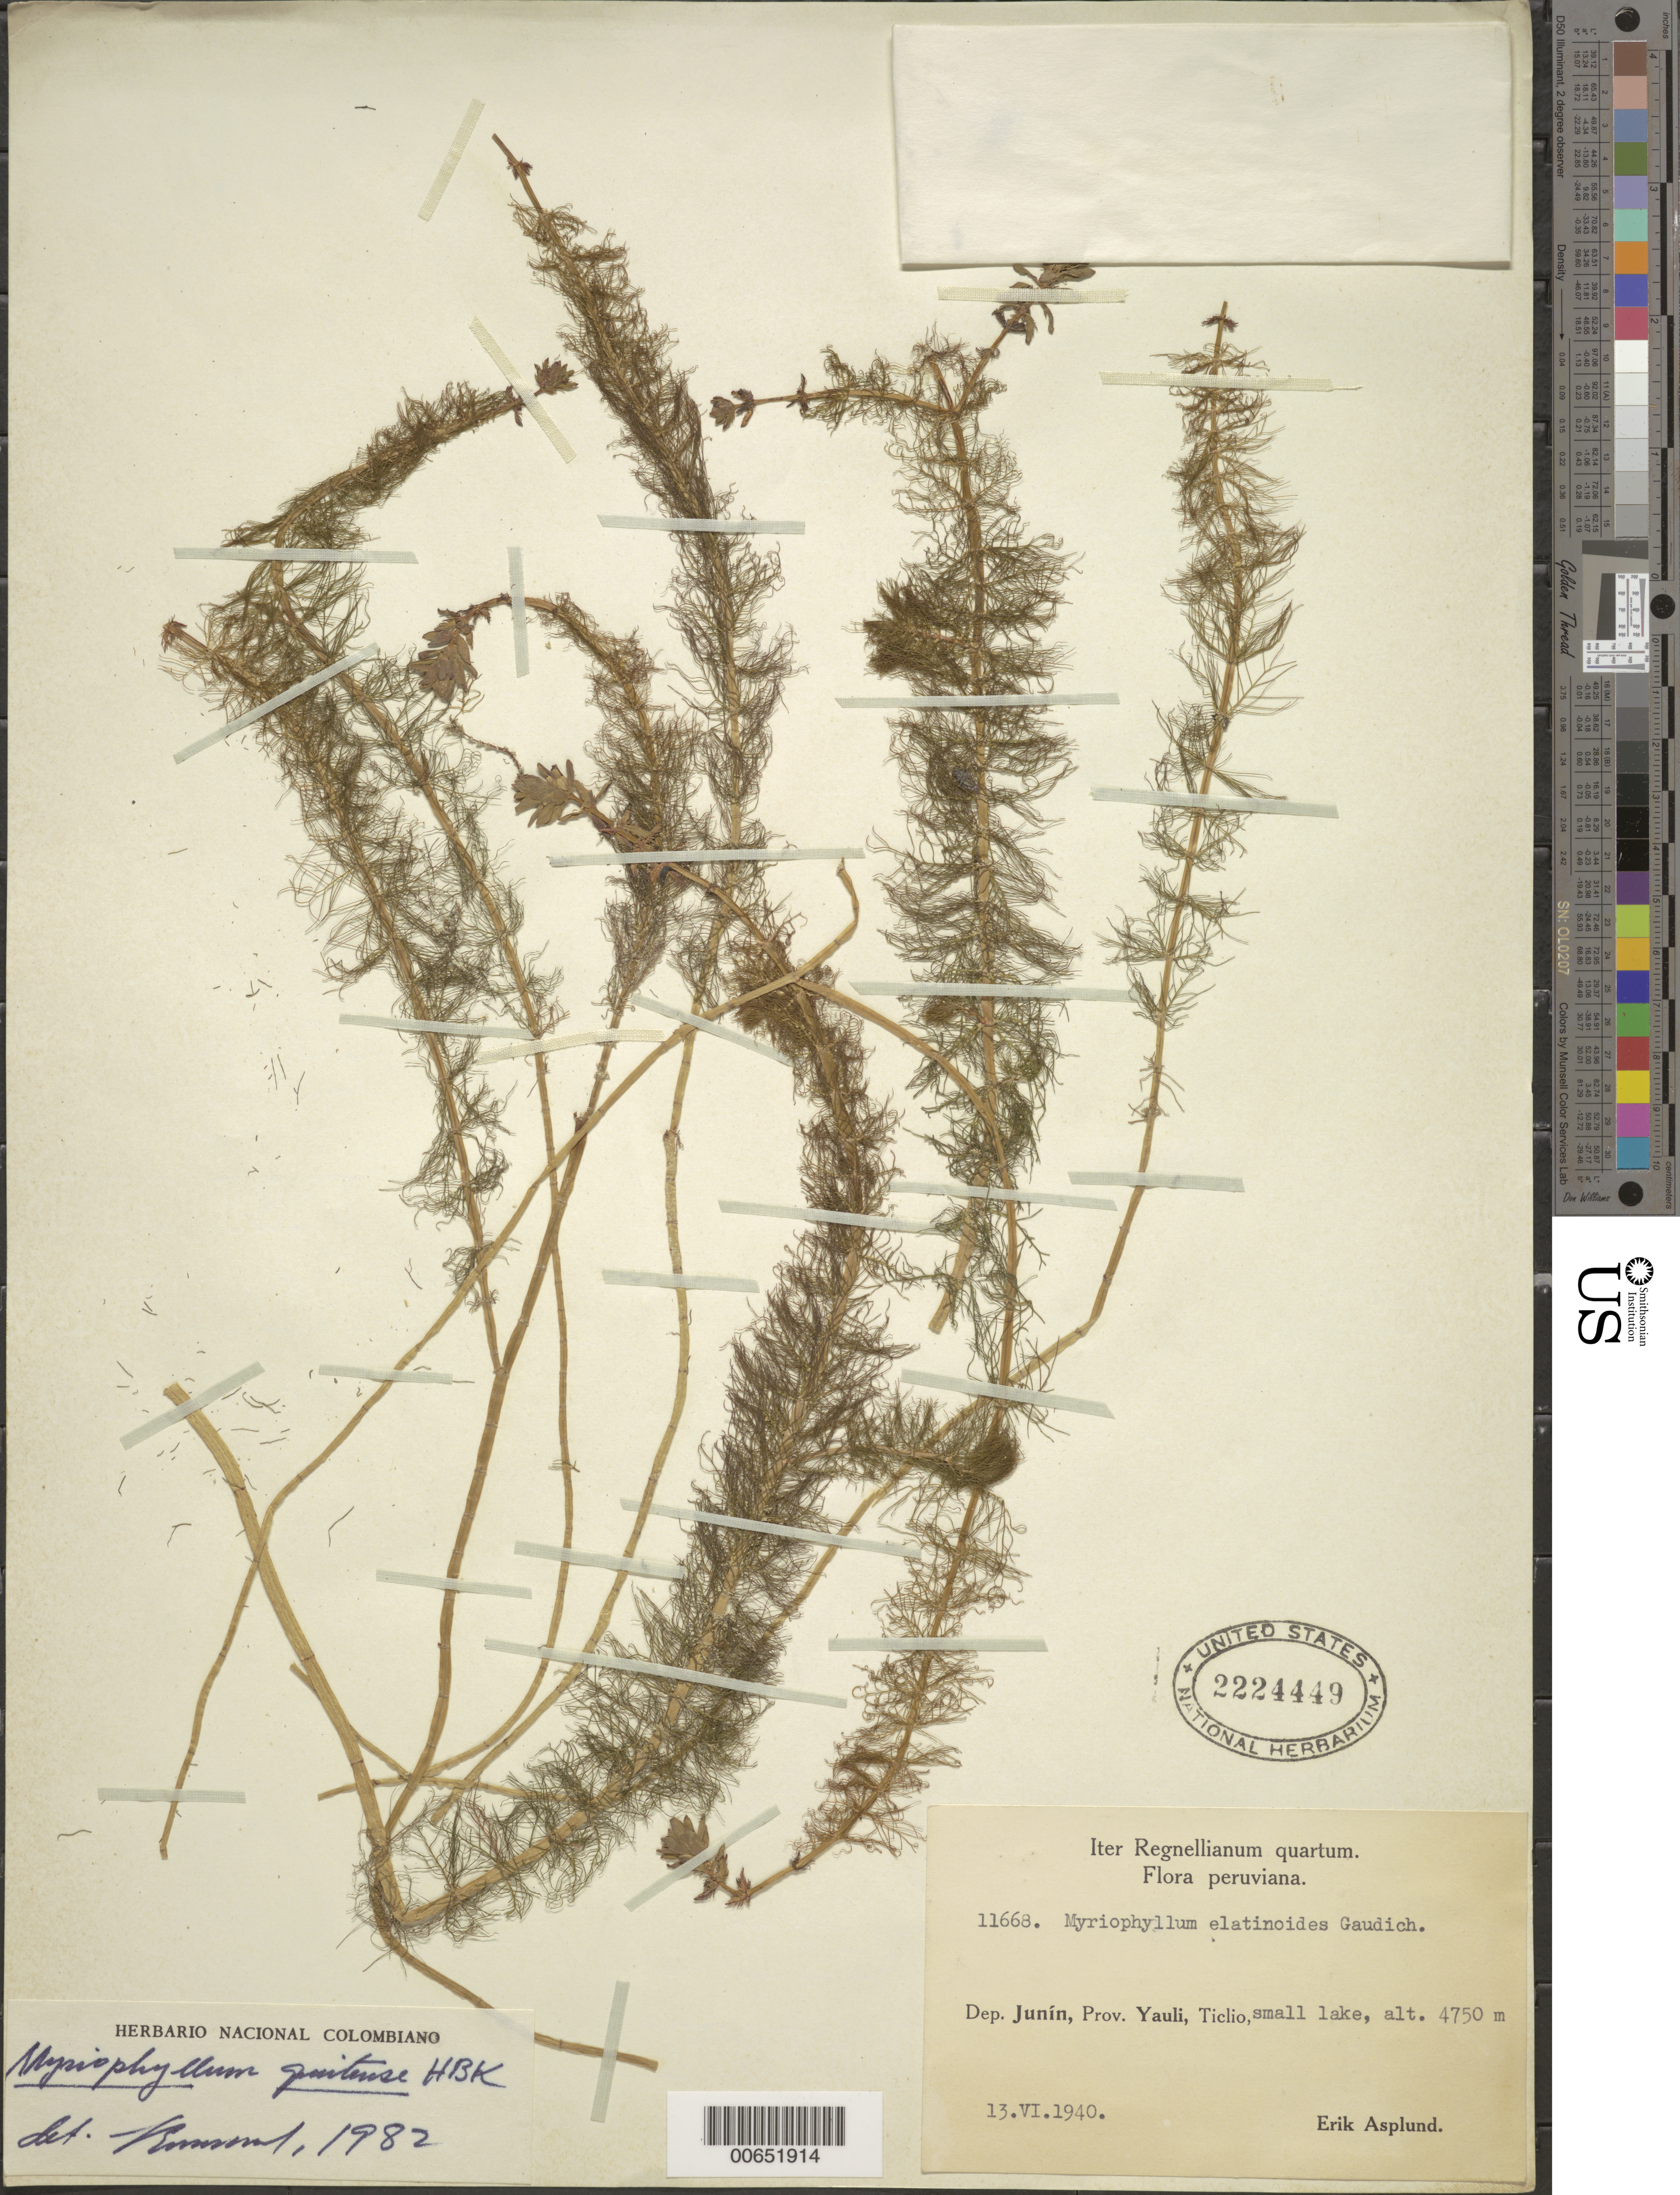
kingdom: Plantae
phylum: Tracheophyta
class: Magnoliopsida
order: Saxifragales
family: Haloragaceae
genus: Myriophyllum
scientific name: Myriophyllum quitense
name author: Kunth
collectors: E. Asplund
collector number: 11668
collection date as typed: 13 Jun 1940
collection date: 1940-06-13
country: Peru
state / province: Junín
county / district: Yauli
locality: Ticlio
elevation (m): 4750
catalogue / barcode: US 2224449